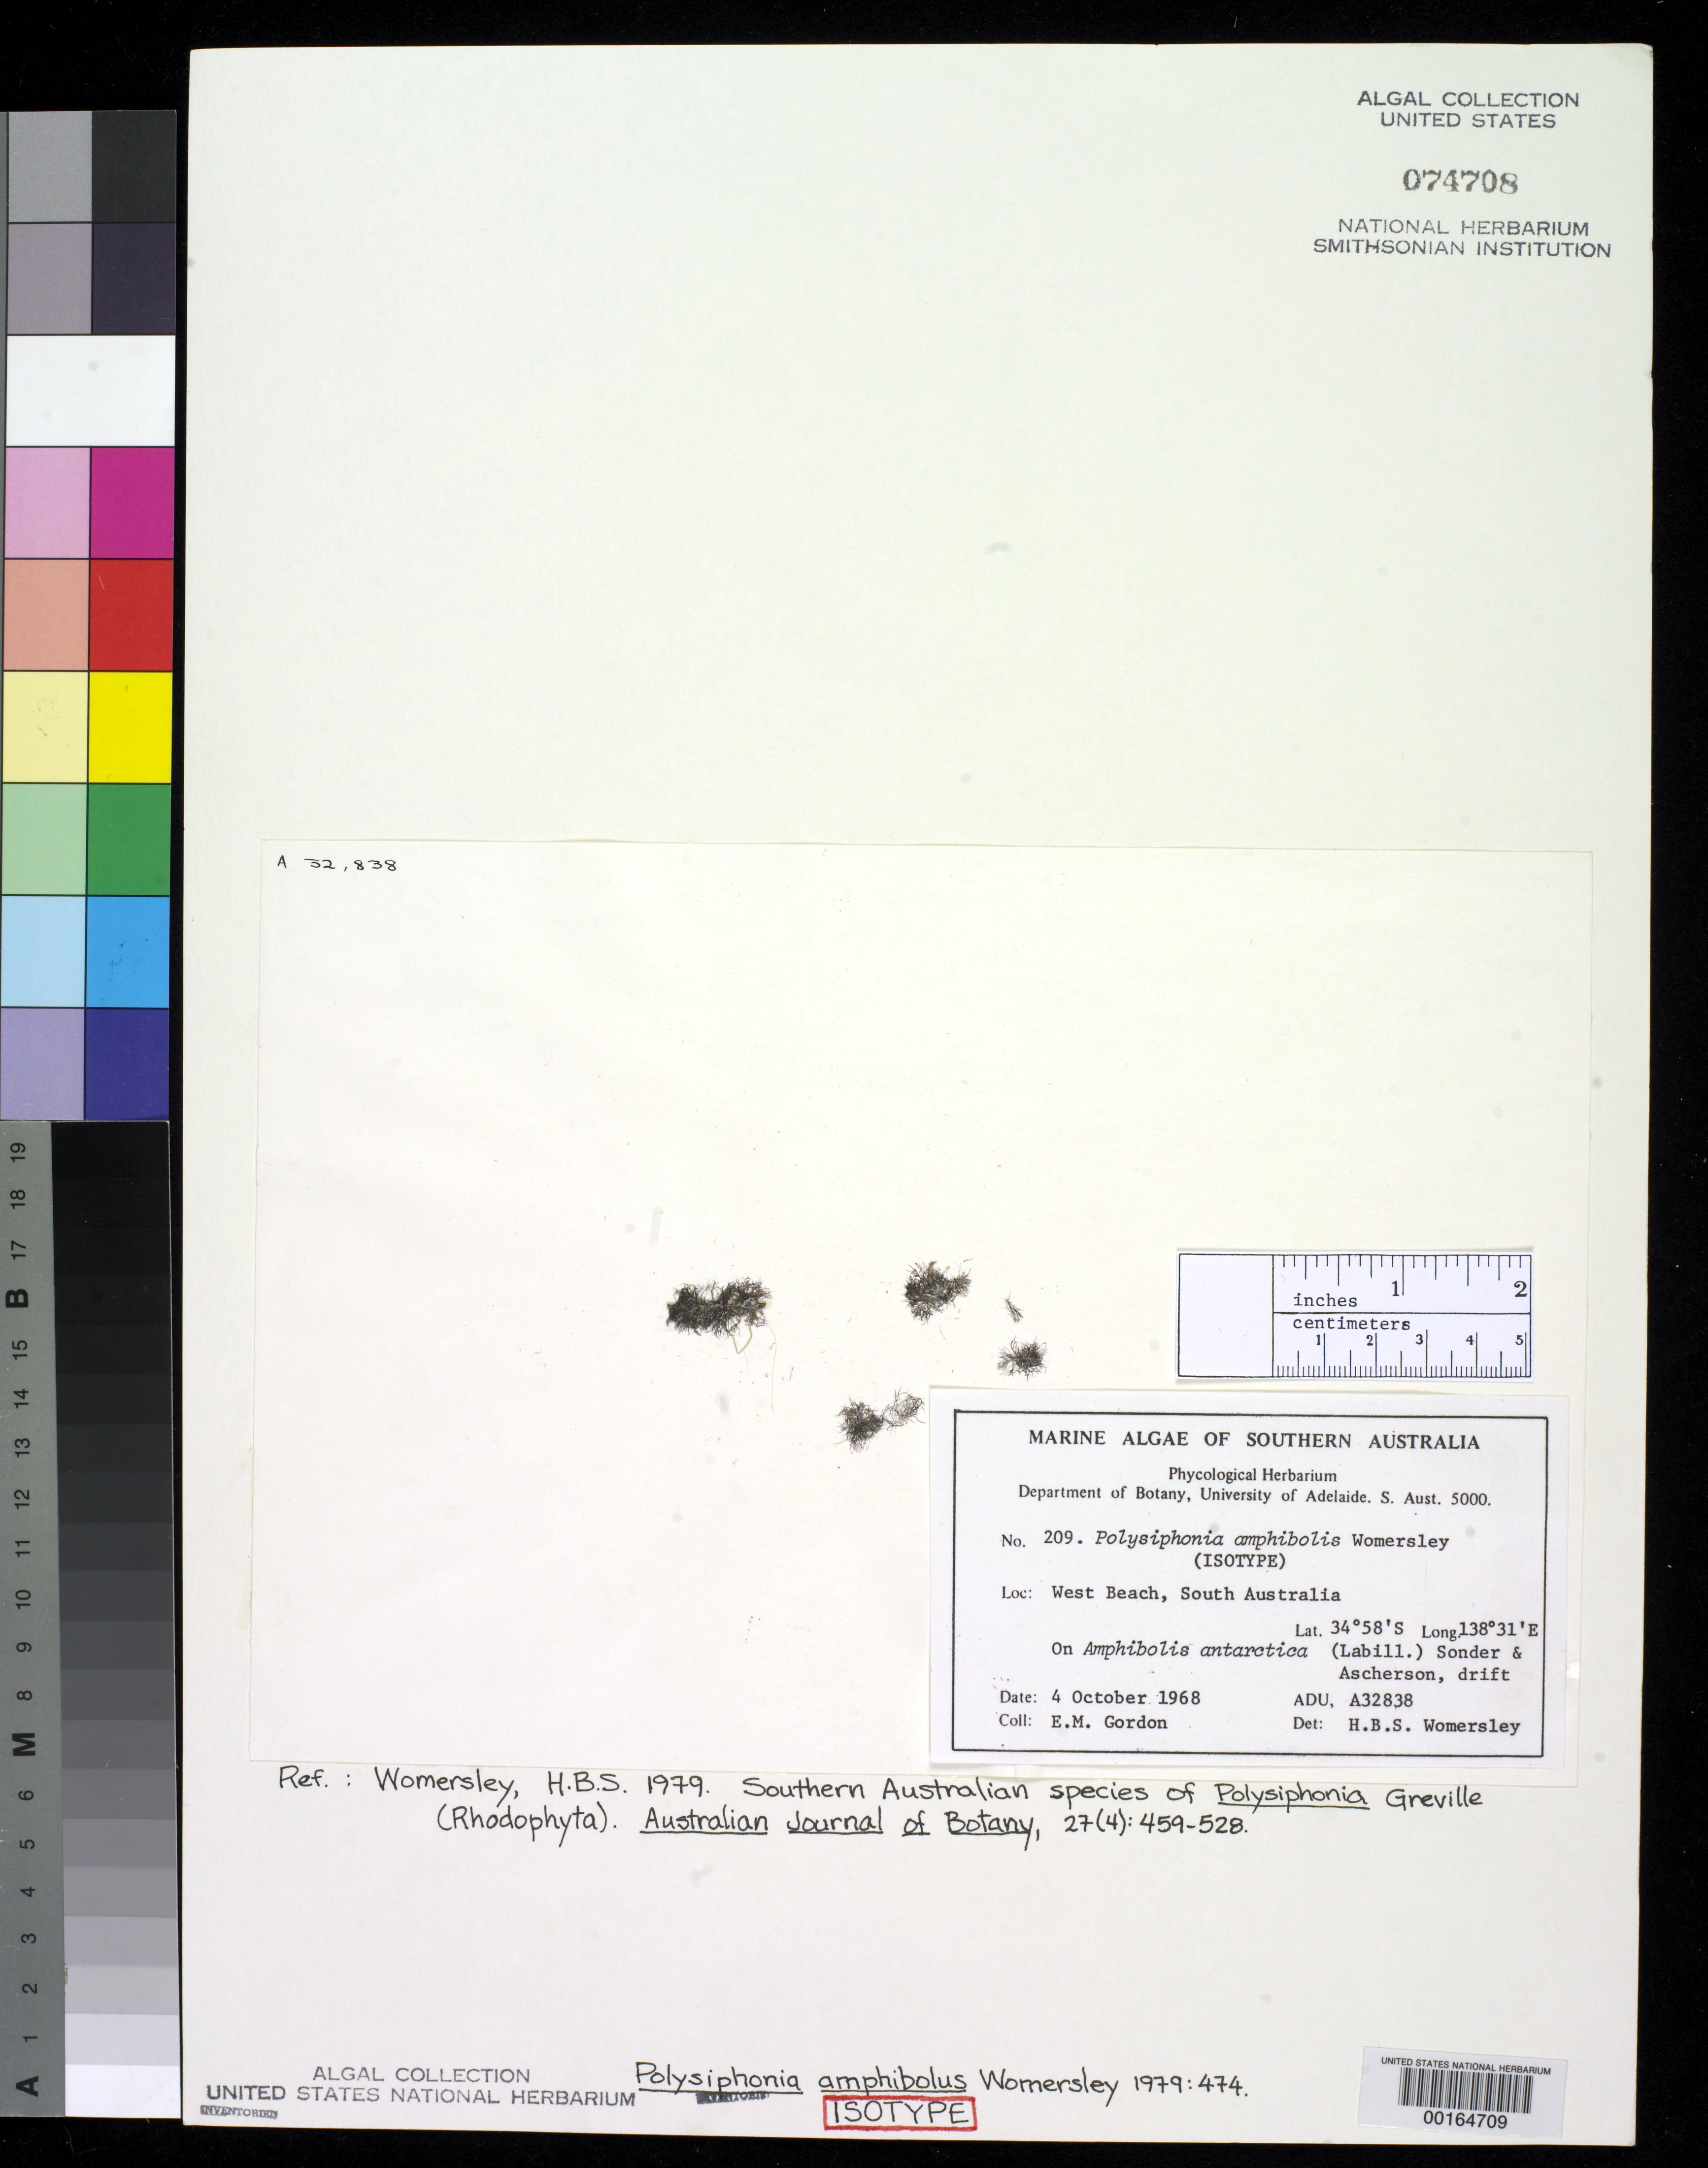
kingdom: Plantae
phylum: Rhodophyta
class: Florideophyceae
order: Ceramiales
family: Rhodomelaceae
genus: Polysiphonia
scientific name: Polysiphonia amphibolis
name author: Womersley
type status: Isotype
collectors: E. M. Gordon-Mills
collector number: ADU A32838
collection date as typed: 04 Oct 1968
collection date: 1968-10-04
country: Australia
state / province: South Australia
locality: West Beach.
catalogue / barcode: US 74708